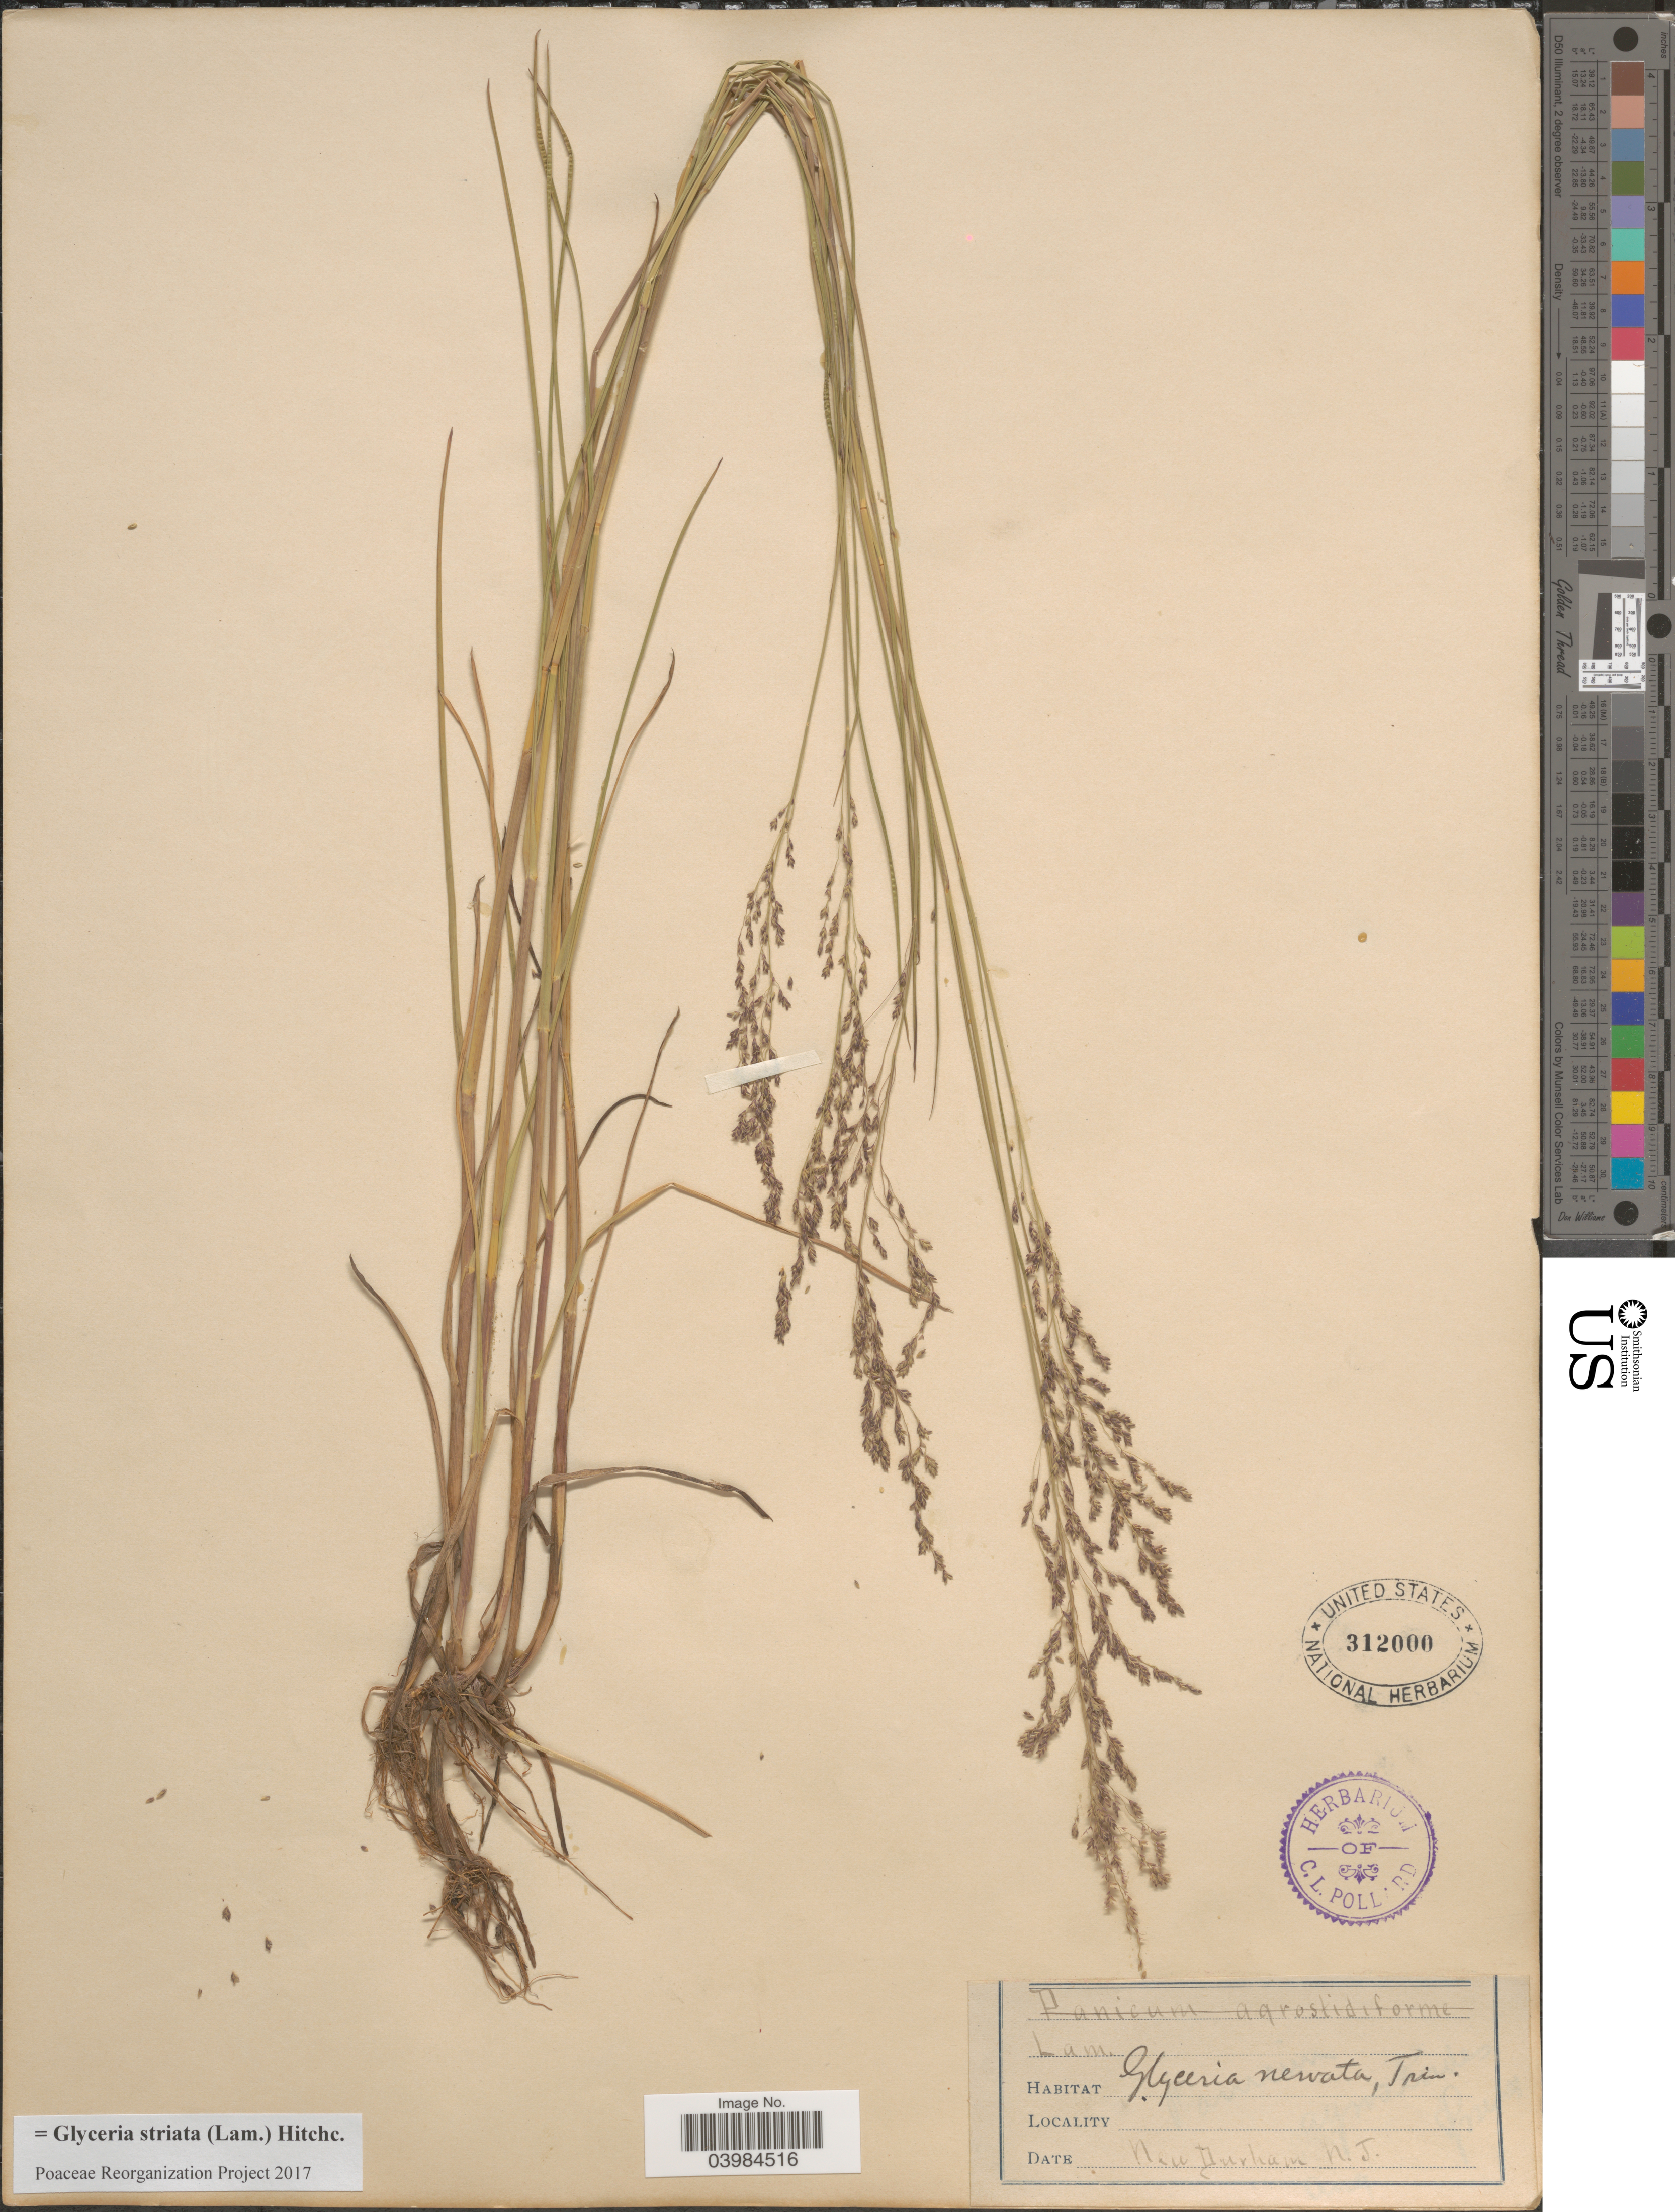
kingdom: Plantae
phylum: Tracheophyta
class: Liliopsida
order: Poales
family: Poaceae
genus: Glyceria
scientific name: Glyceria striata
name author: (Lam.) Hitchc.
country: United States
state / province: New Jersey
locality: New Durham.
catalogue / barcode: US 312000